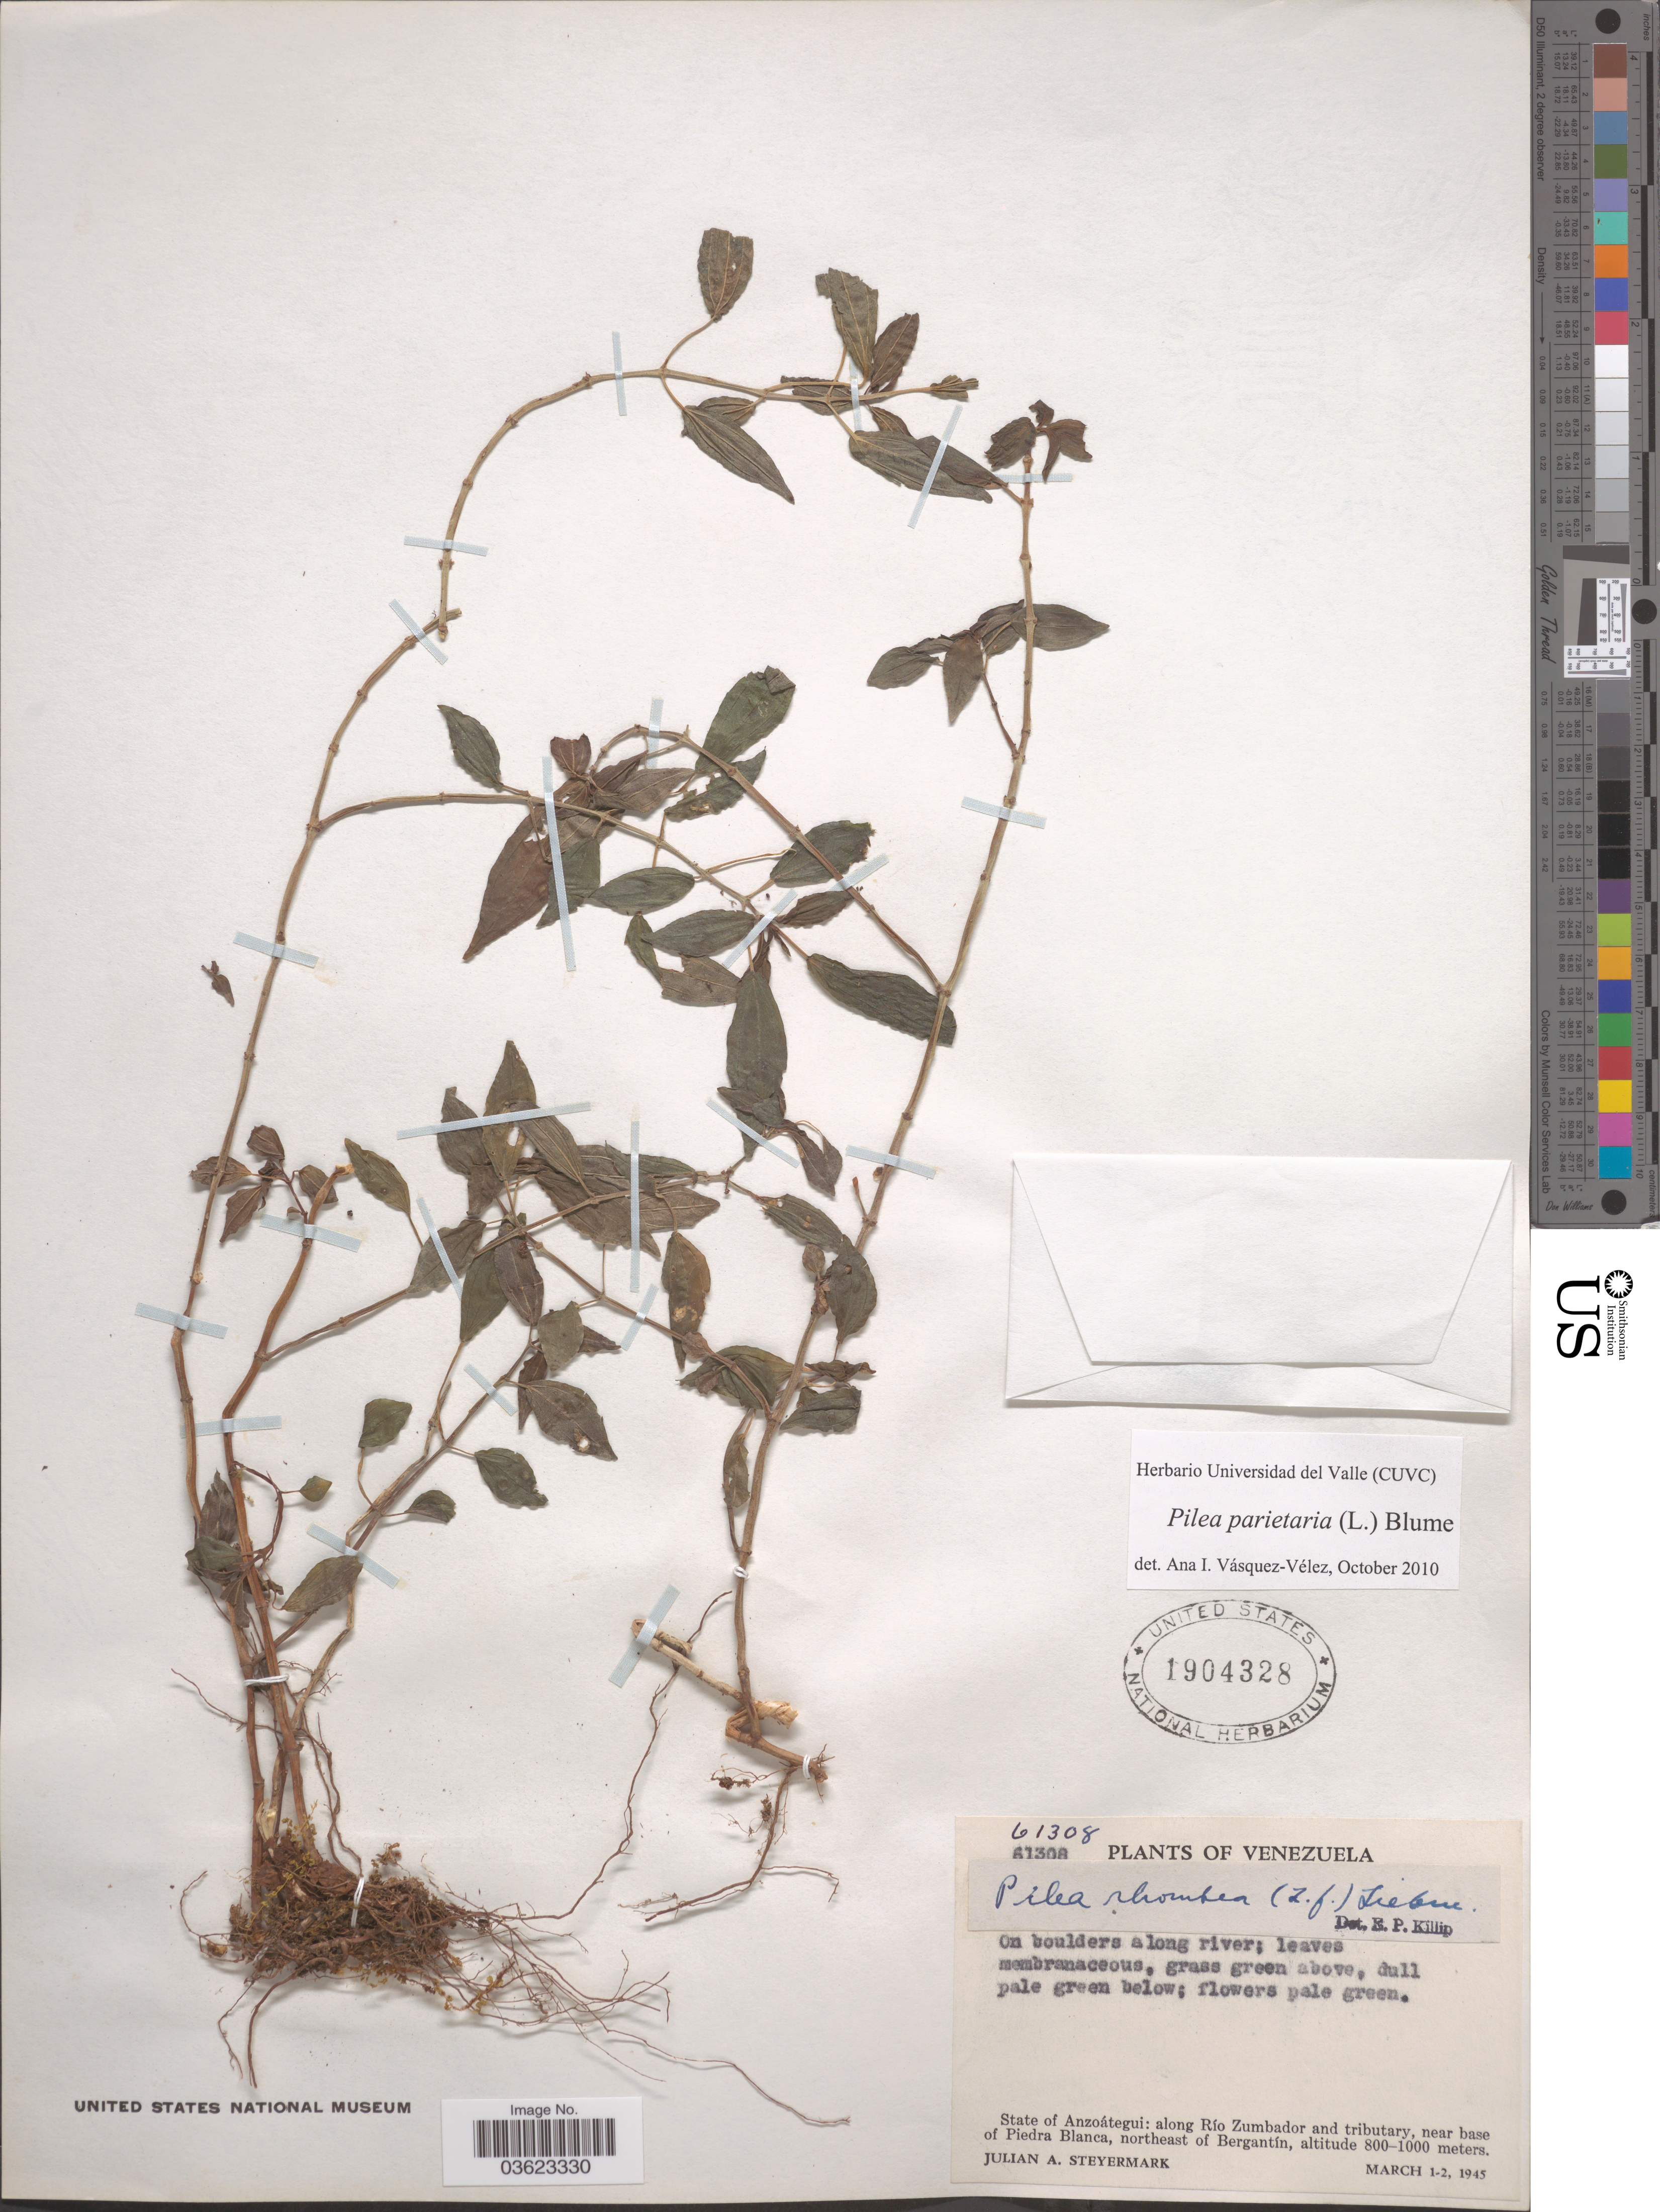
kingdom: Plantae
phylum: Tracheophyta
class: Magnoliopsida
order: Rosales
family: Urticaceae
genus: Pilea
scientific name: Pilea parietaria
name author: (L.) Blume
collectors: J. Steyermark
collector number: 61308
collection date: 1945-03-01/1945-03-02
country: Venezuela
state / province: Anzoategui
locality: Along Río Zumbador and tributary, near base of Piedra Blanca, northeast of Bergantín.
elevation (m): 800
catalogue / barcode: US 1904328